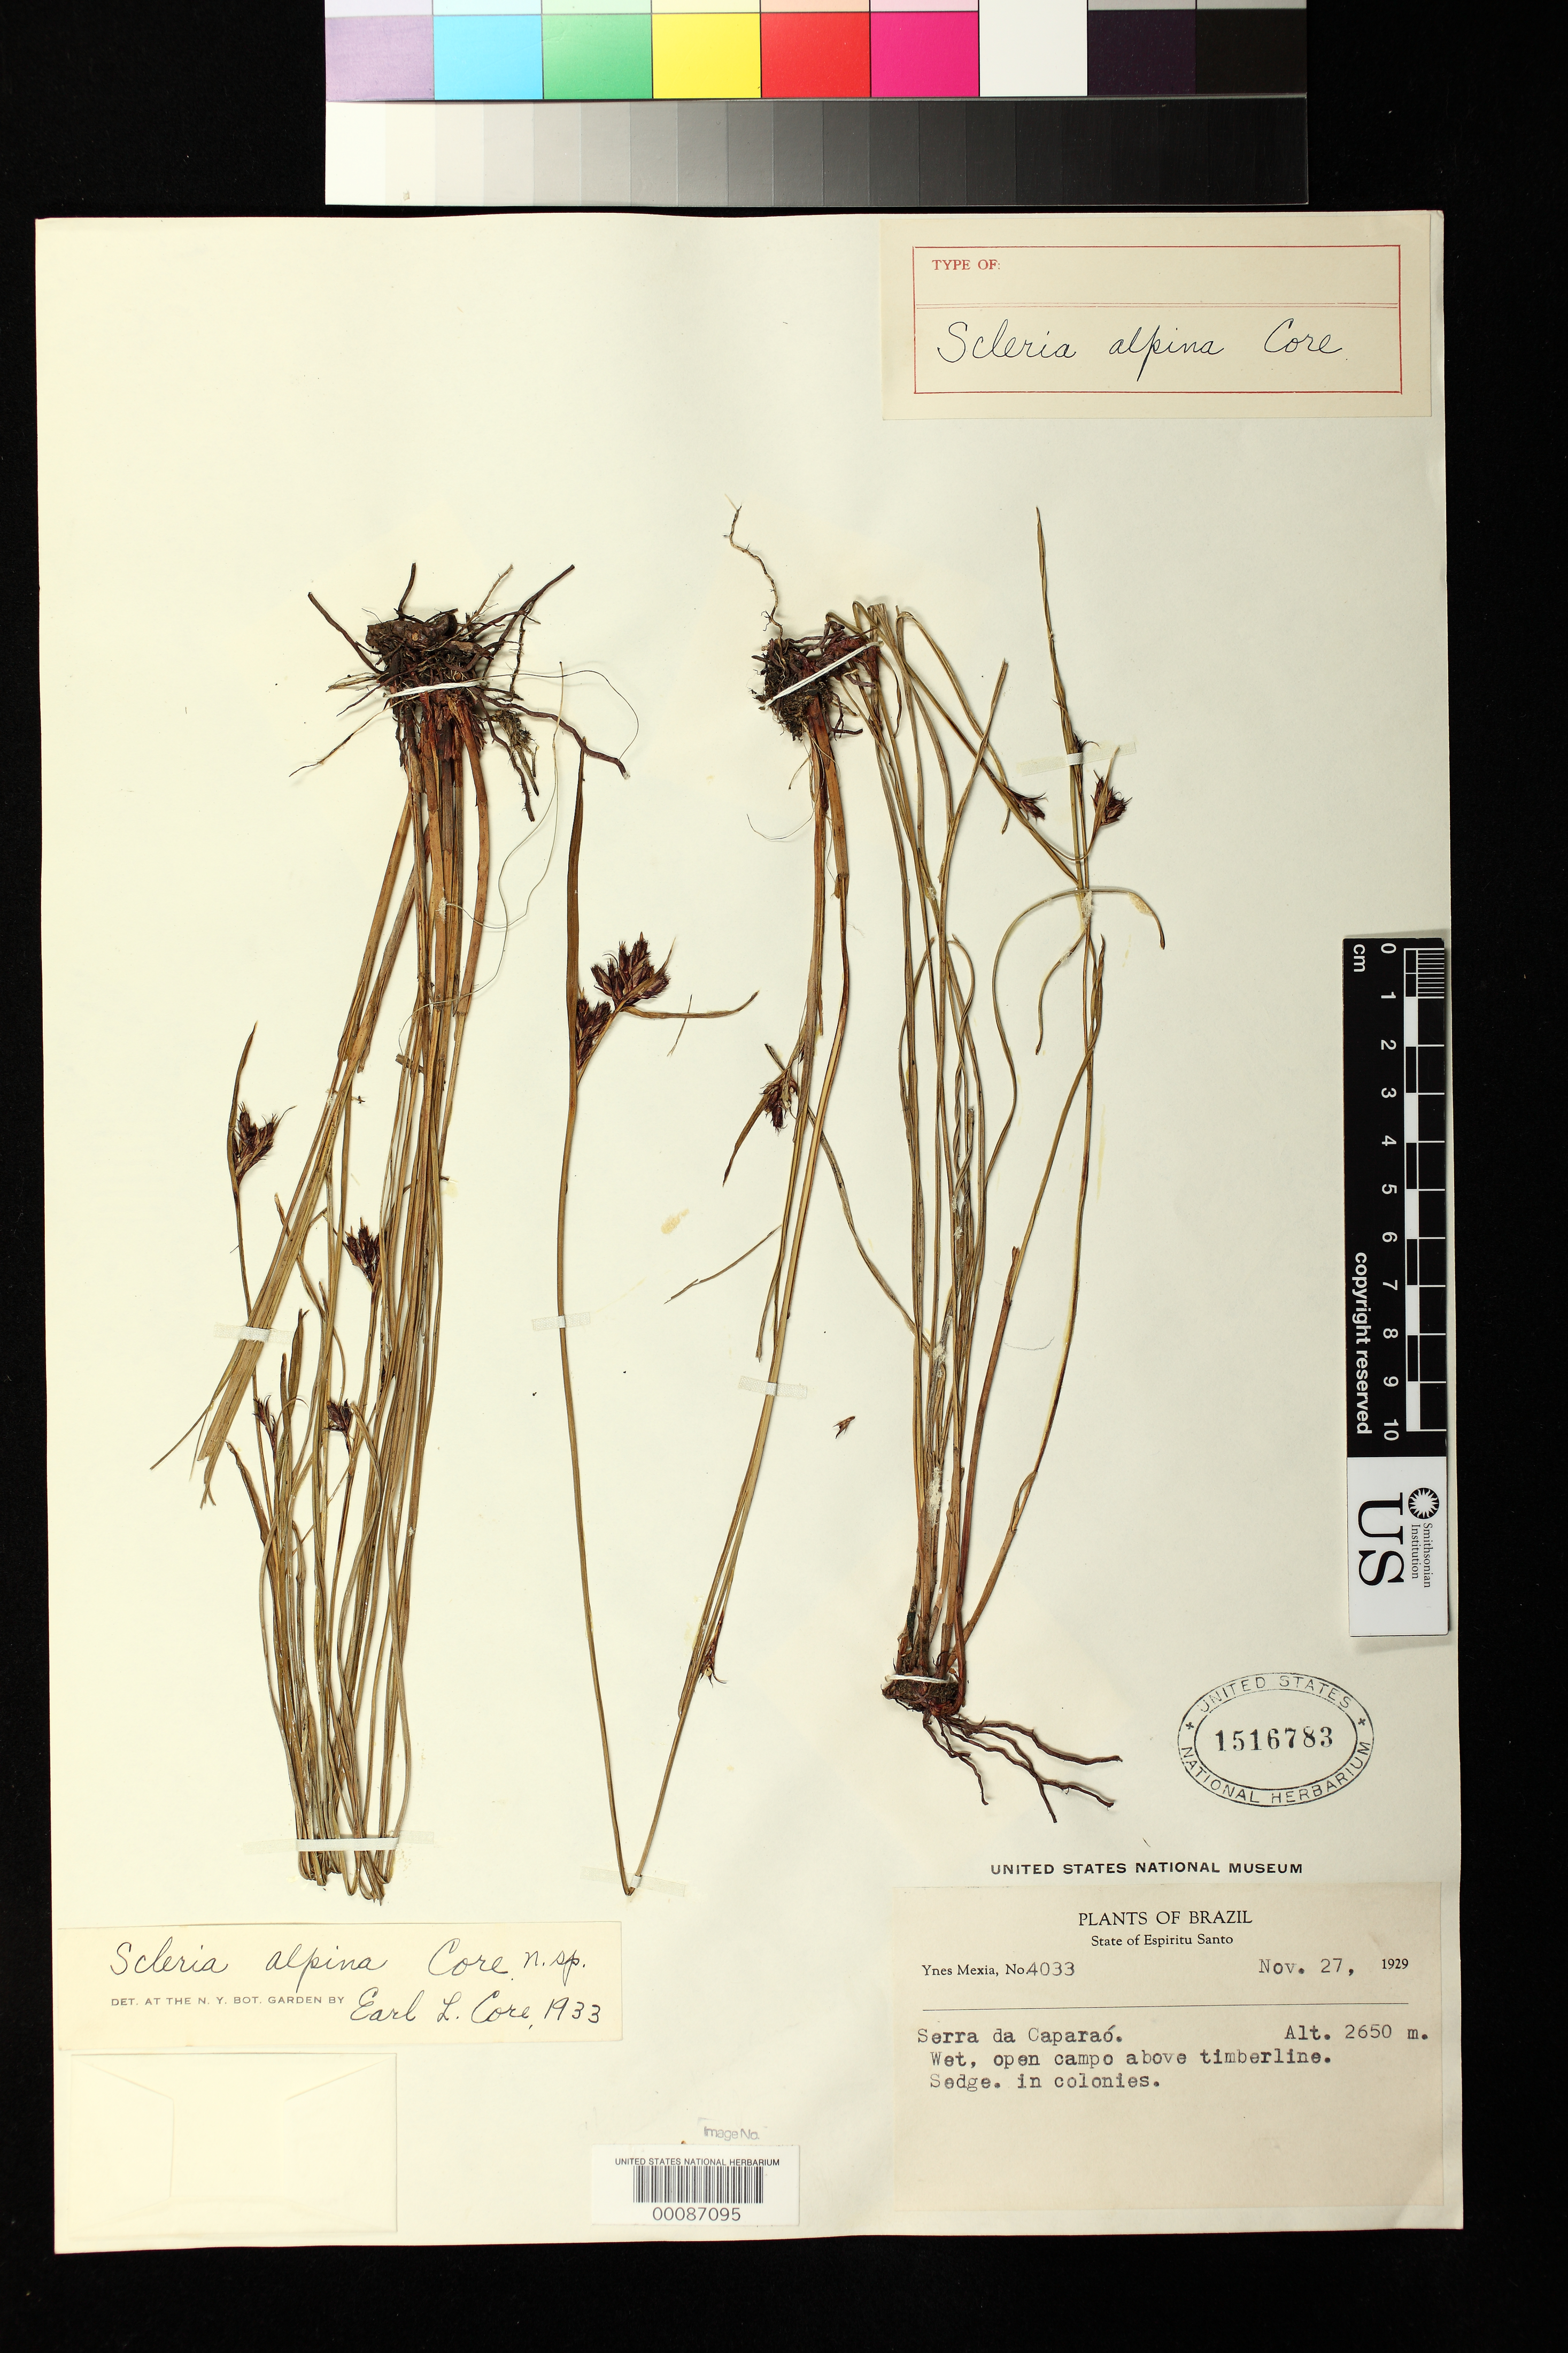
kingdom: Plantae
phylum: Tracheophyta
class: Liliopsida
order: Poales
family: Cyperaceae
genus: Scleria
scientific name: Scleria alpina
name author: Core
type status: Holotype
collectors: Y. Mexia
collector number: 4033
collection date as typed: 27 Nov 1929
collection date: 1929-11-27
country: Brazil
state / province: Espírito Santo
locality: Serra da Caparao.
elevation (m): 2650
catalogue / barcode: US 1516783